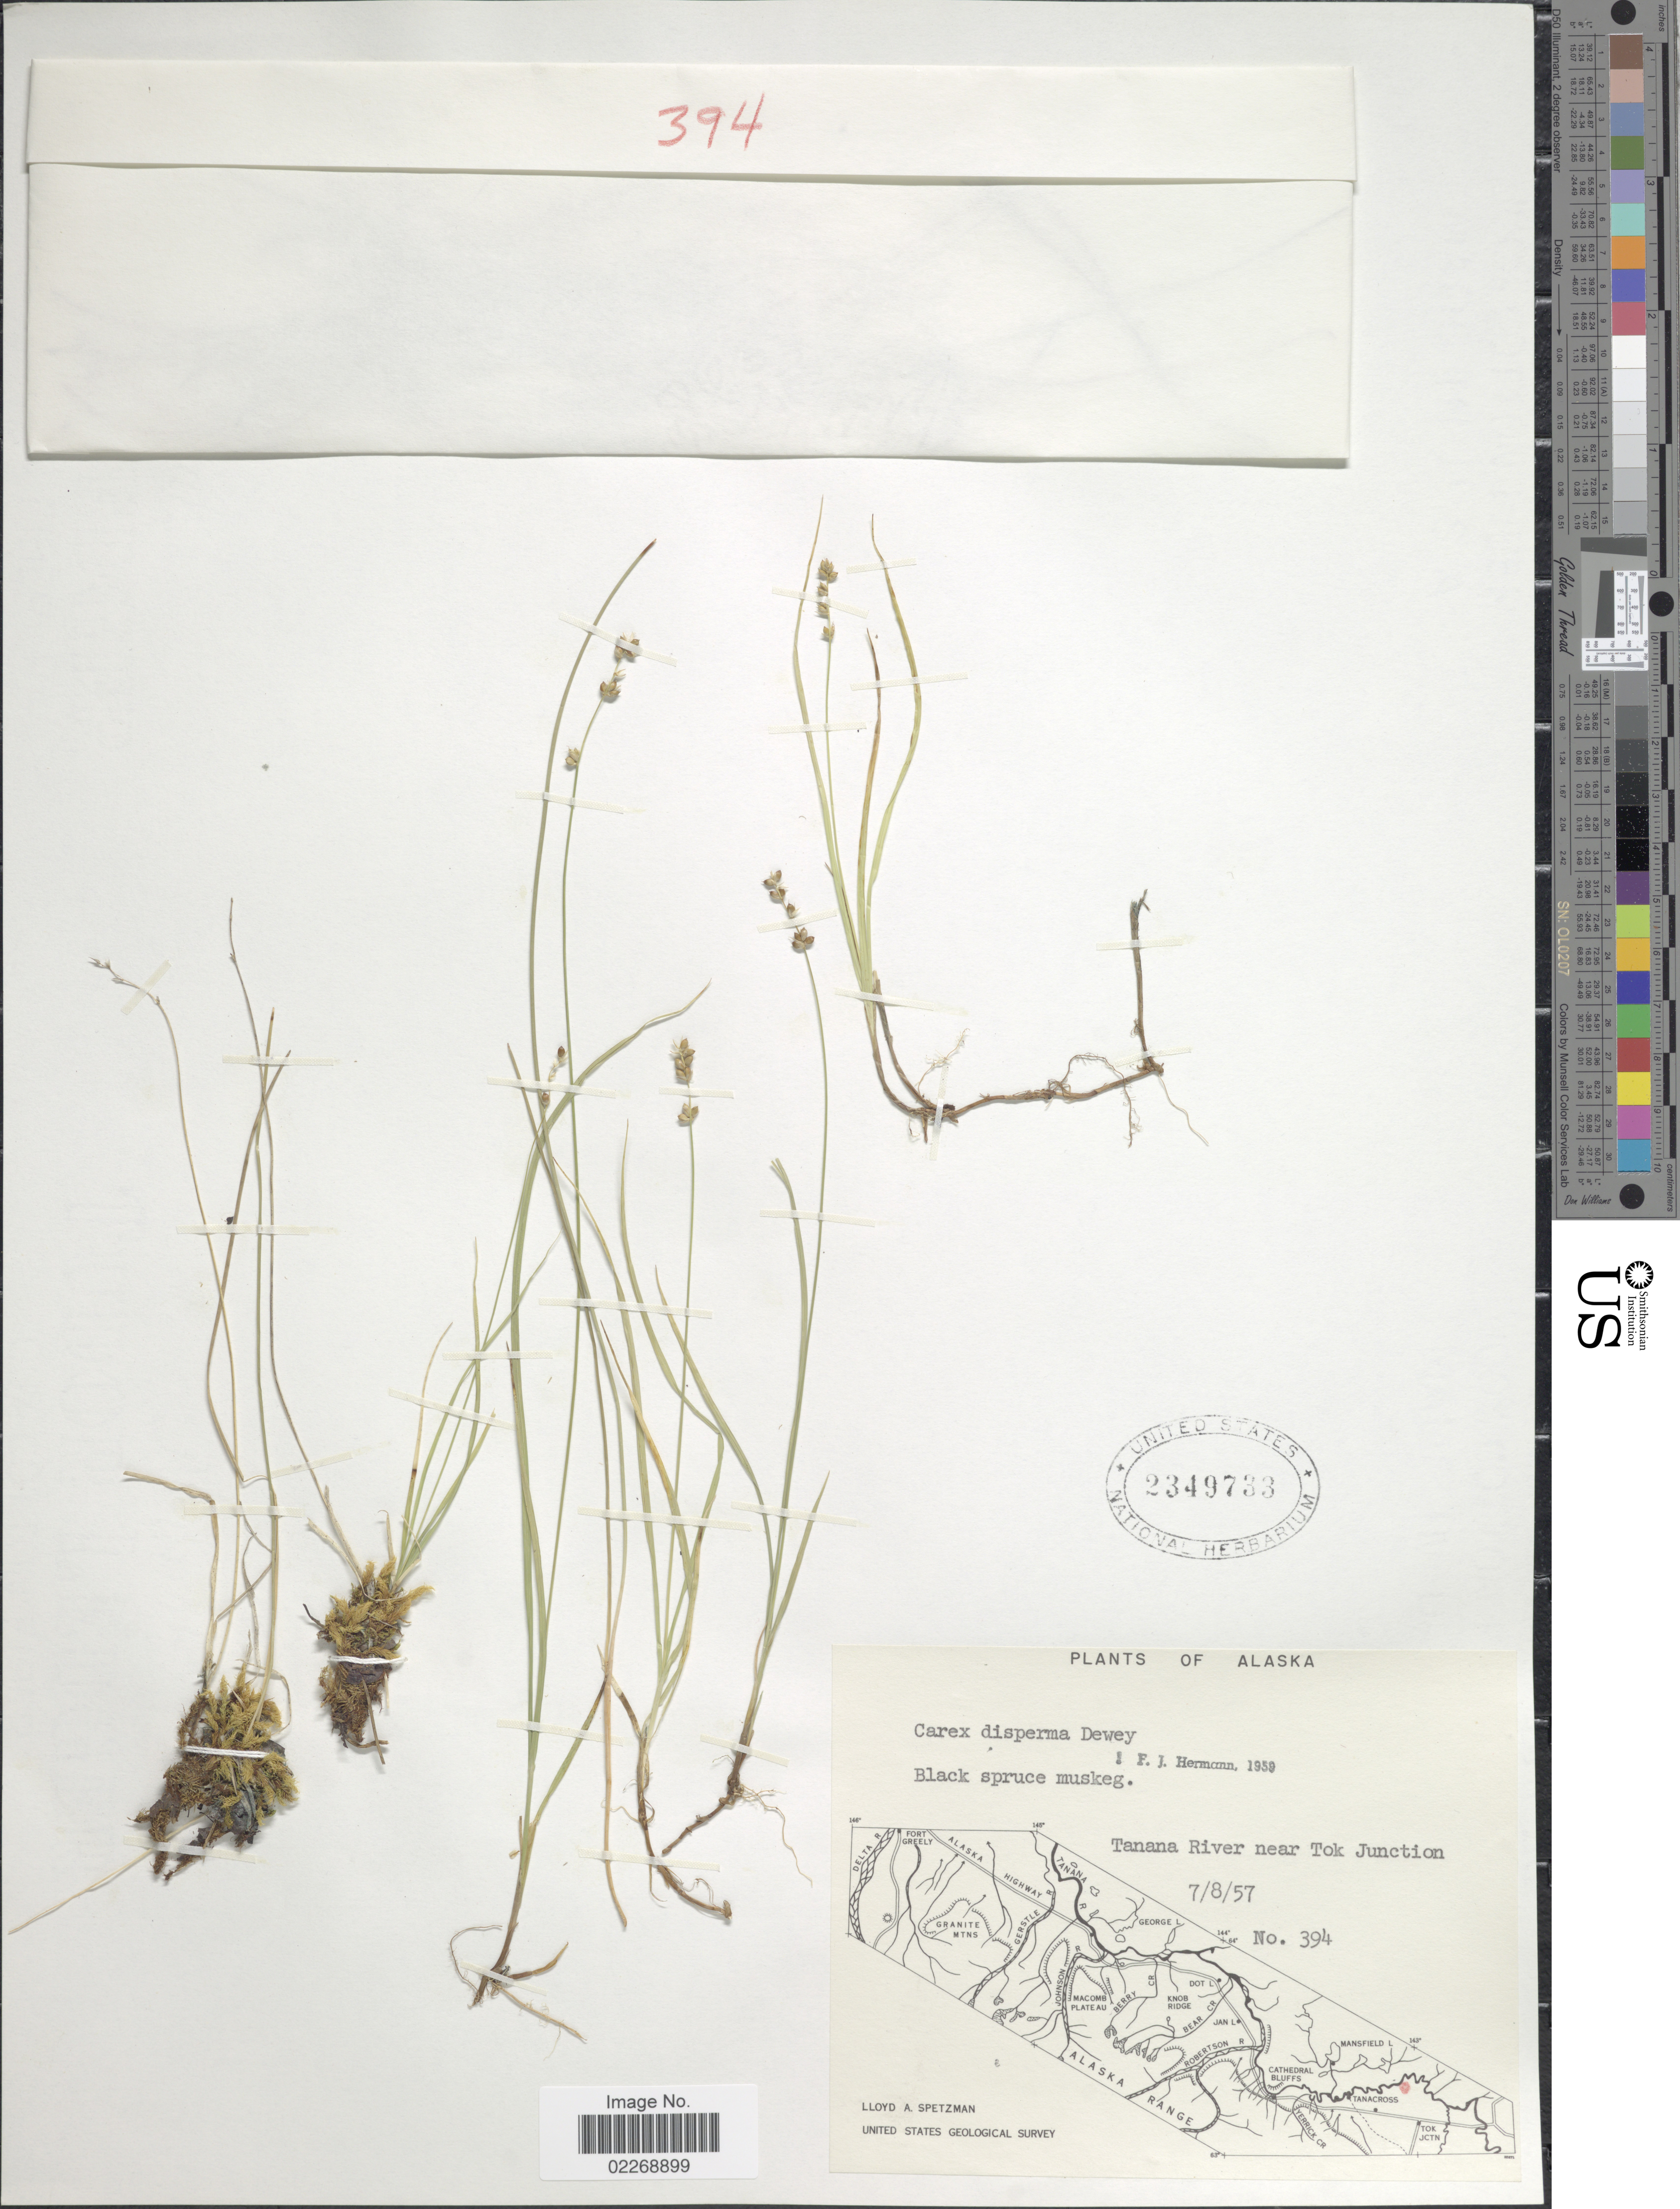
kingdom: Plantae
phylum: Tracheophyta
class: Liliopsida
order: Poales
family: Cyperaceae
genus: Carex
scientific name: Carex disperma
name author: Dewey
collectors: L. Spetzman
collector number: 394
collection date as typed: Transcribed d/m/y: 8/7/57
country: United States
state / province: Alaska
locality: Black spruce muskeg, Tanana River near Tok Junction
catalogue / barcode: US 2349733